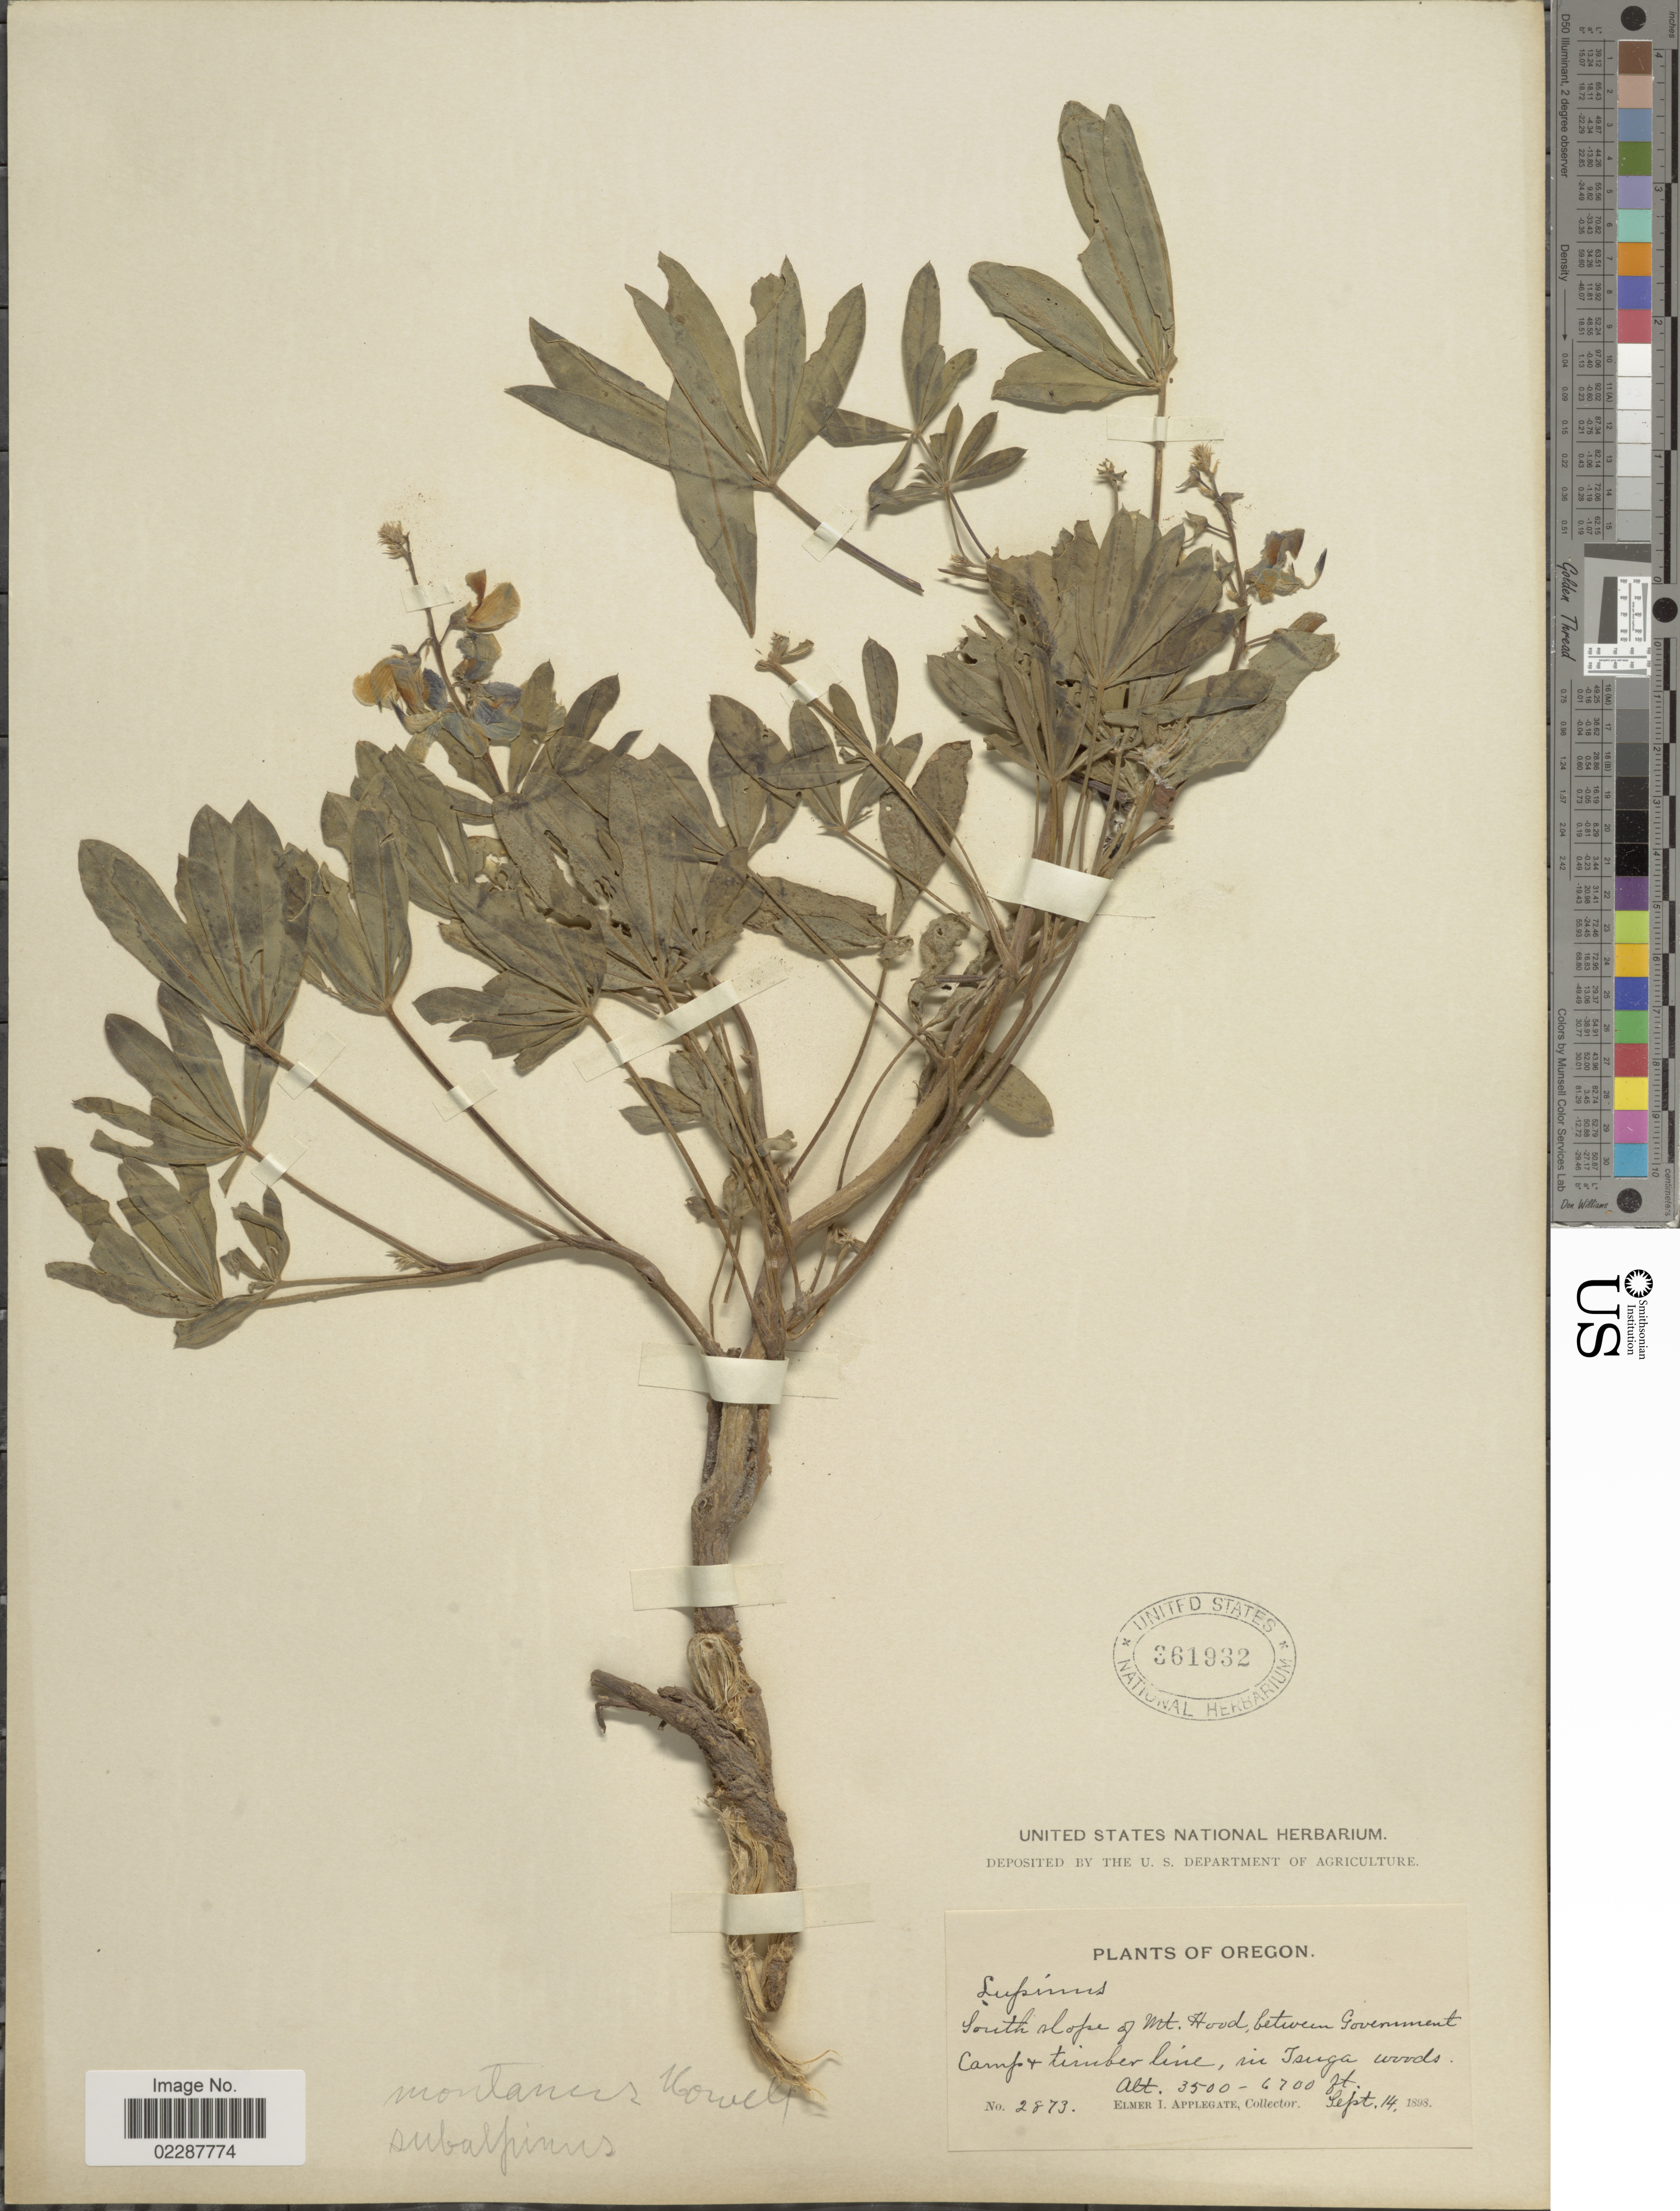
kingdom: Plantae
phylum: Tracheophyta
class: Magnoliopsida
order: Fabales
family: Fabaceae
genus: Lupinus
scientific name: Lupinus subalpinus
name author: Piper & B.L. Rob.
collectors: E. I. Applegate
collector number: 2873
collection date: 1898-09-14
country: United States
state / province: Oregon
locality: South slope of Mt. Hood between Government Camp & timberline, Tsuga woods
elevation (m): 1067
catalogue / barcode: US 361932